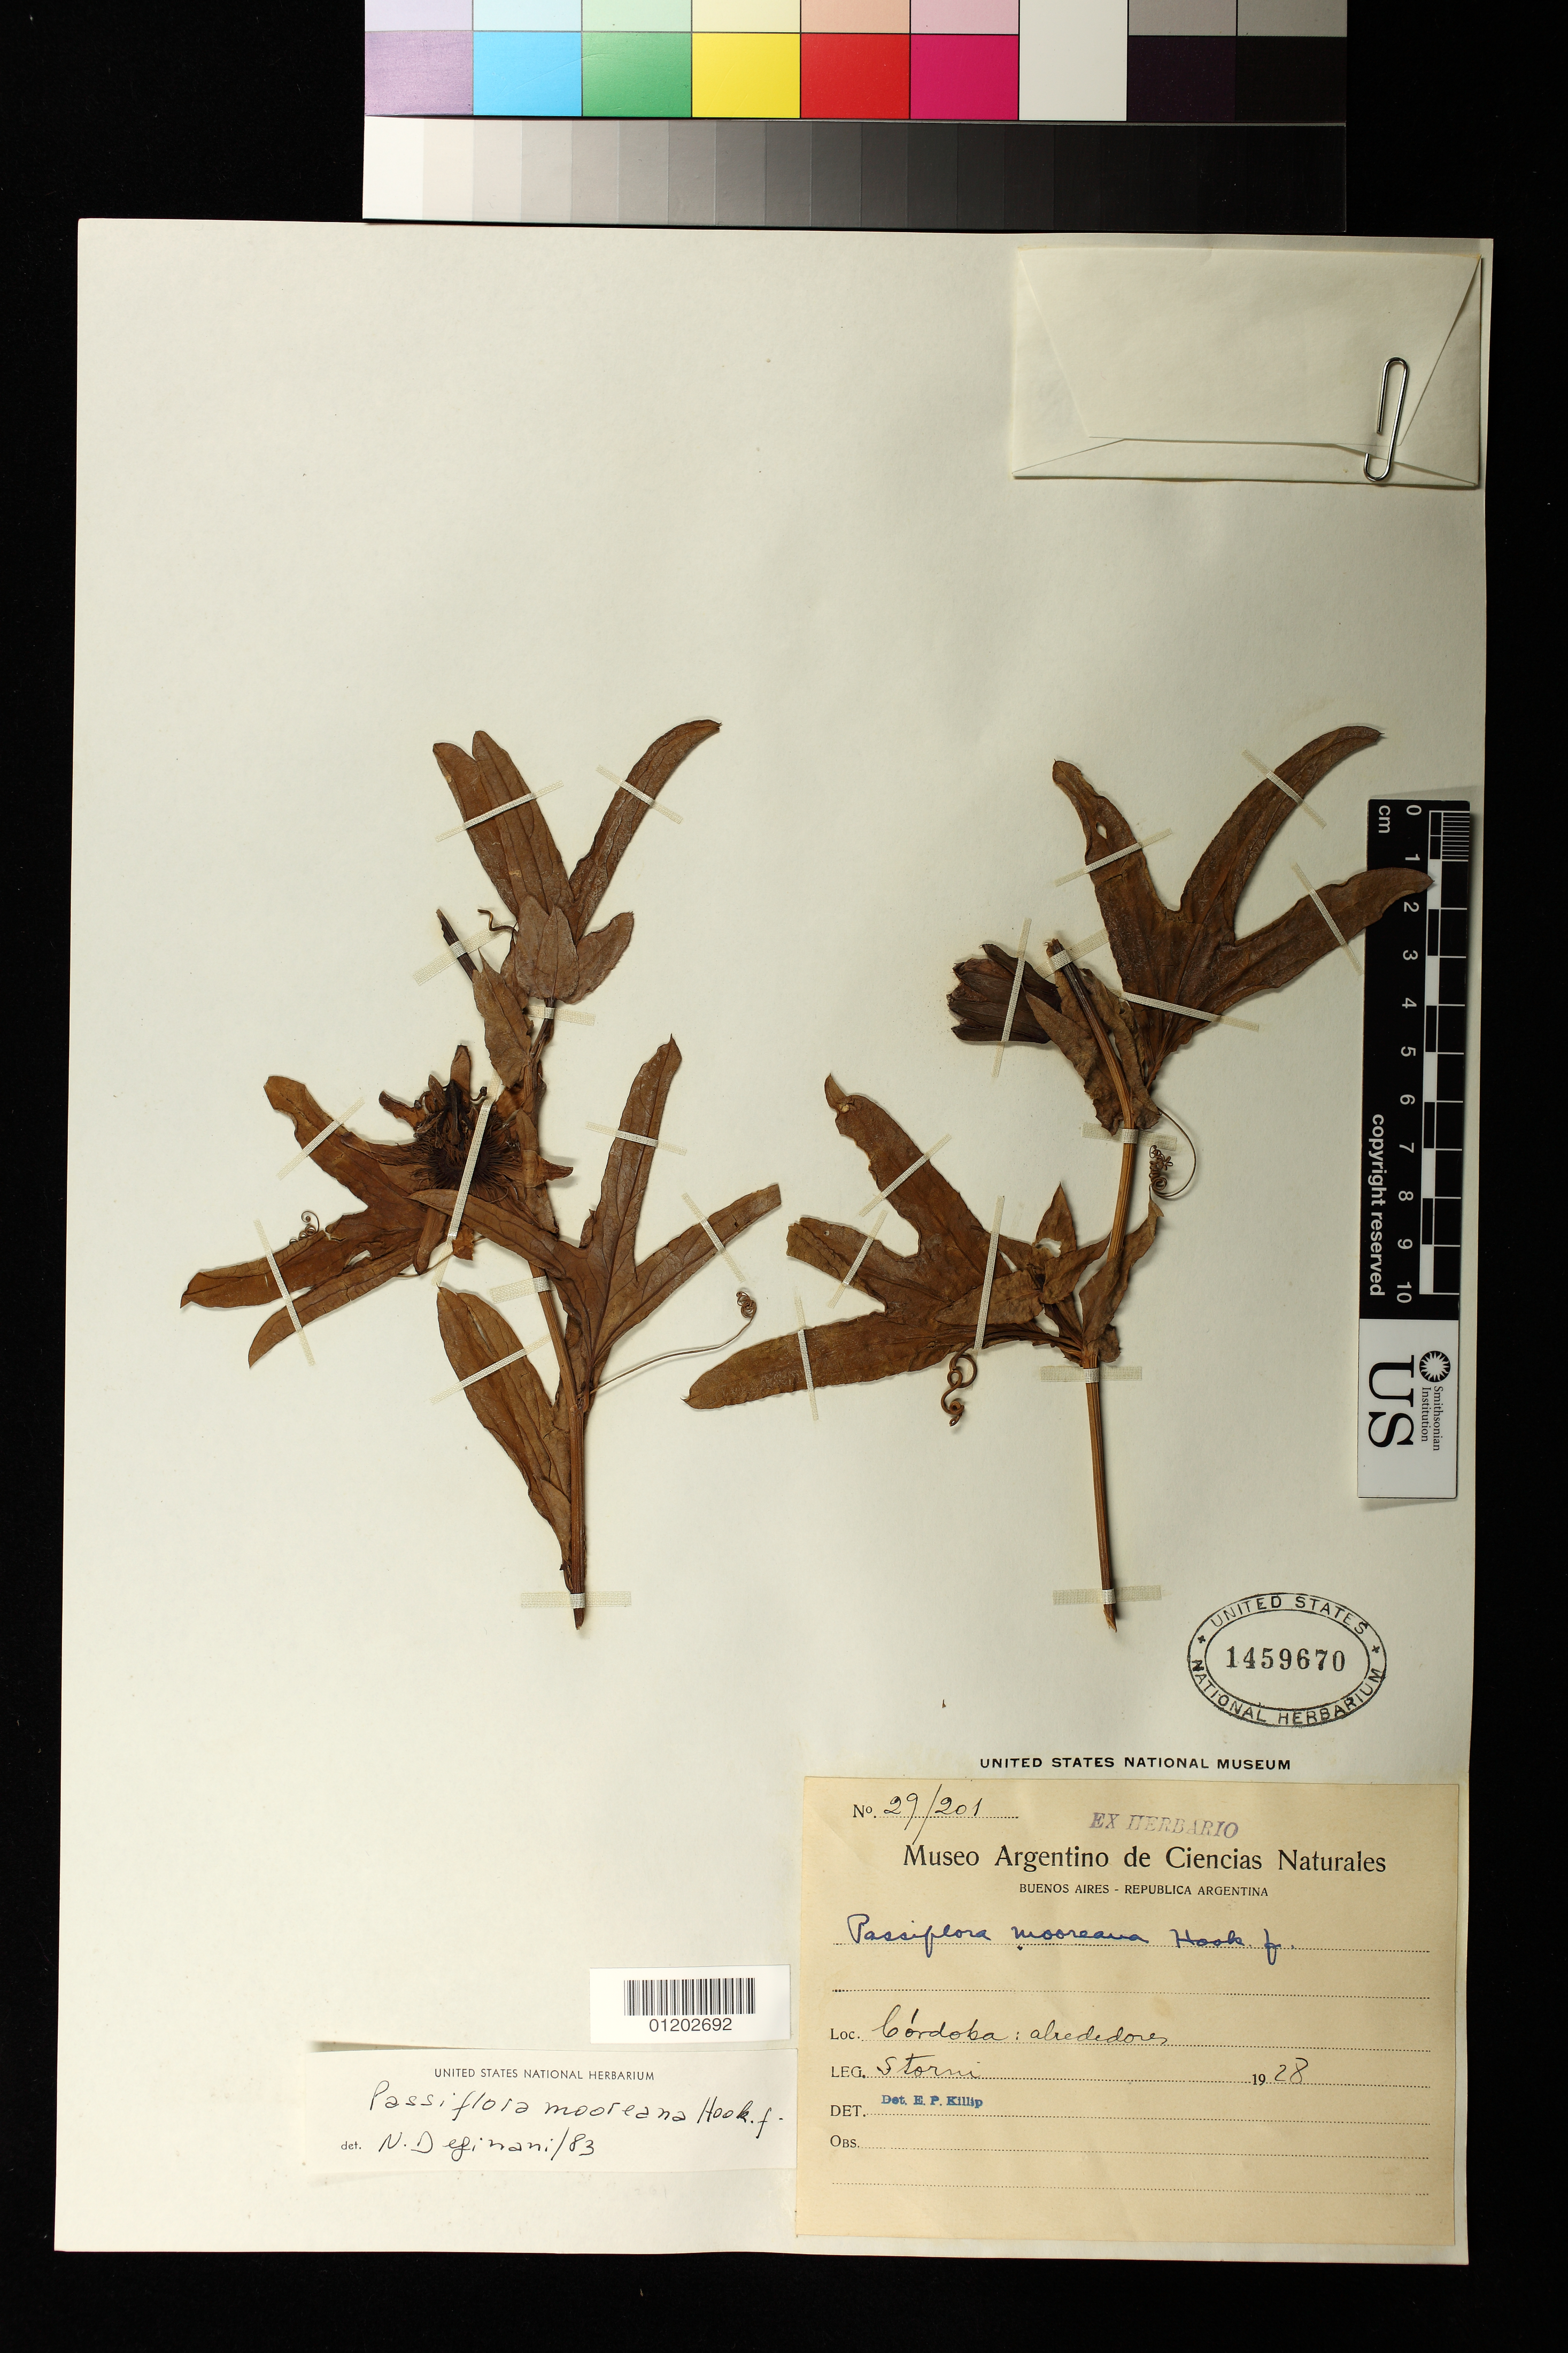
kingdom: Plantae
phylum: Tracheophyta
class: Magnoliopsida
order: Malpighiales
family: Passifloraceae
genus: Passiflora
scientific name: Passiflora mooreana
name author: Hook. f.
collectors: E. P. Killip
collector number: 29/201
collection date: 1928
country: Argentina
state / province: Córdoba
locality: Córdoba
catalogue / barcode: US 1459670